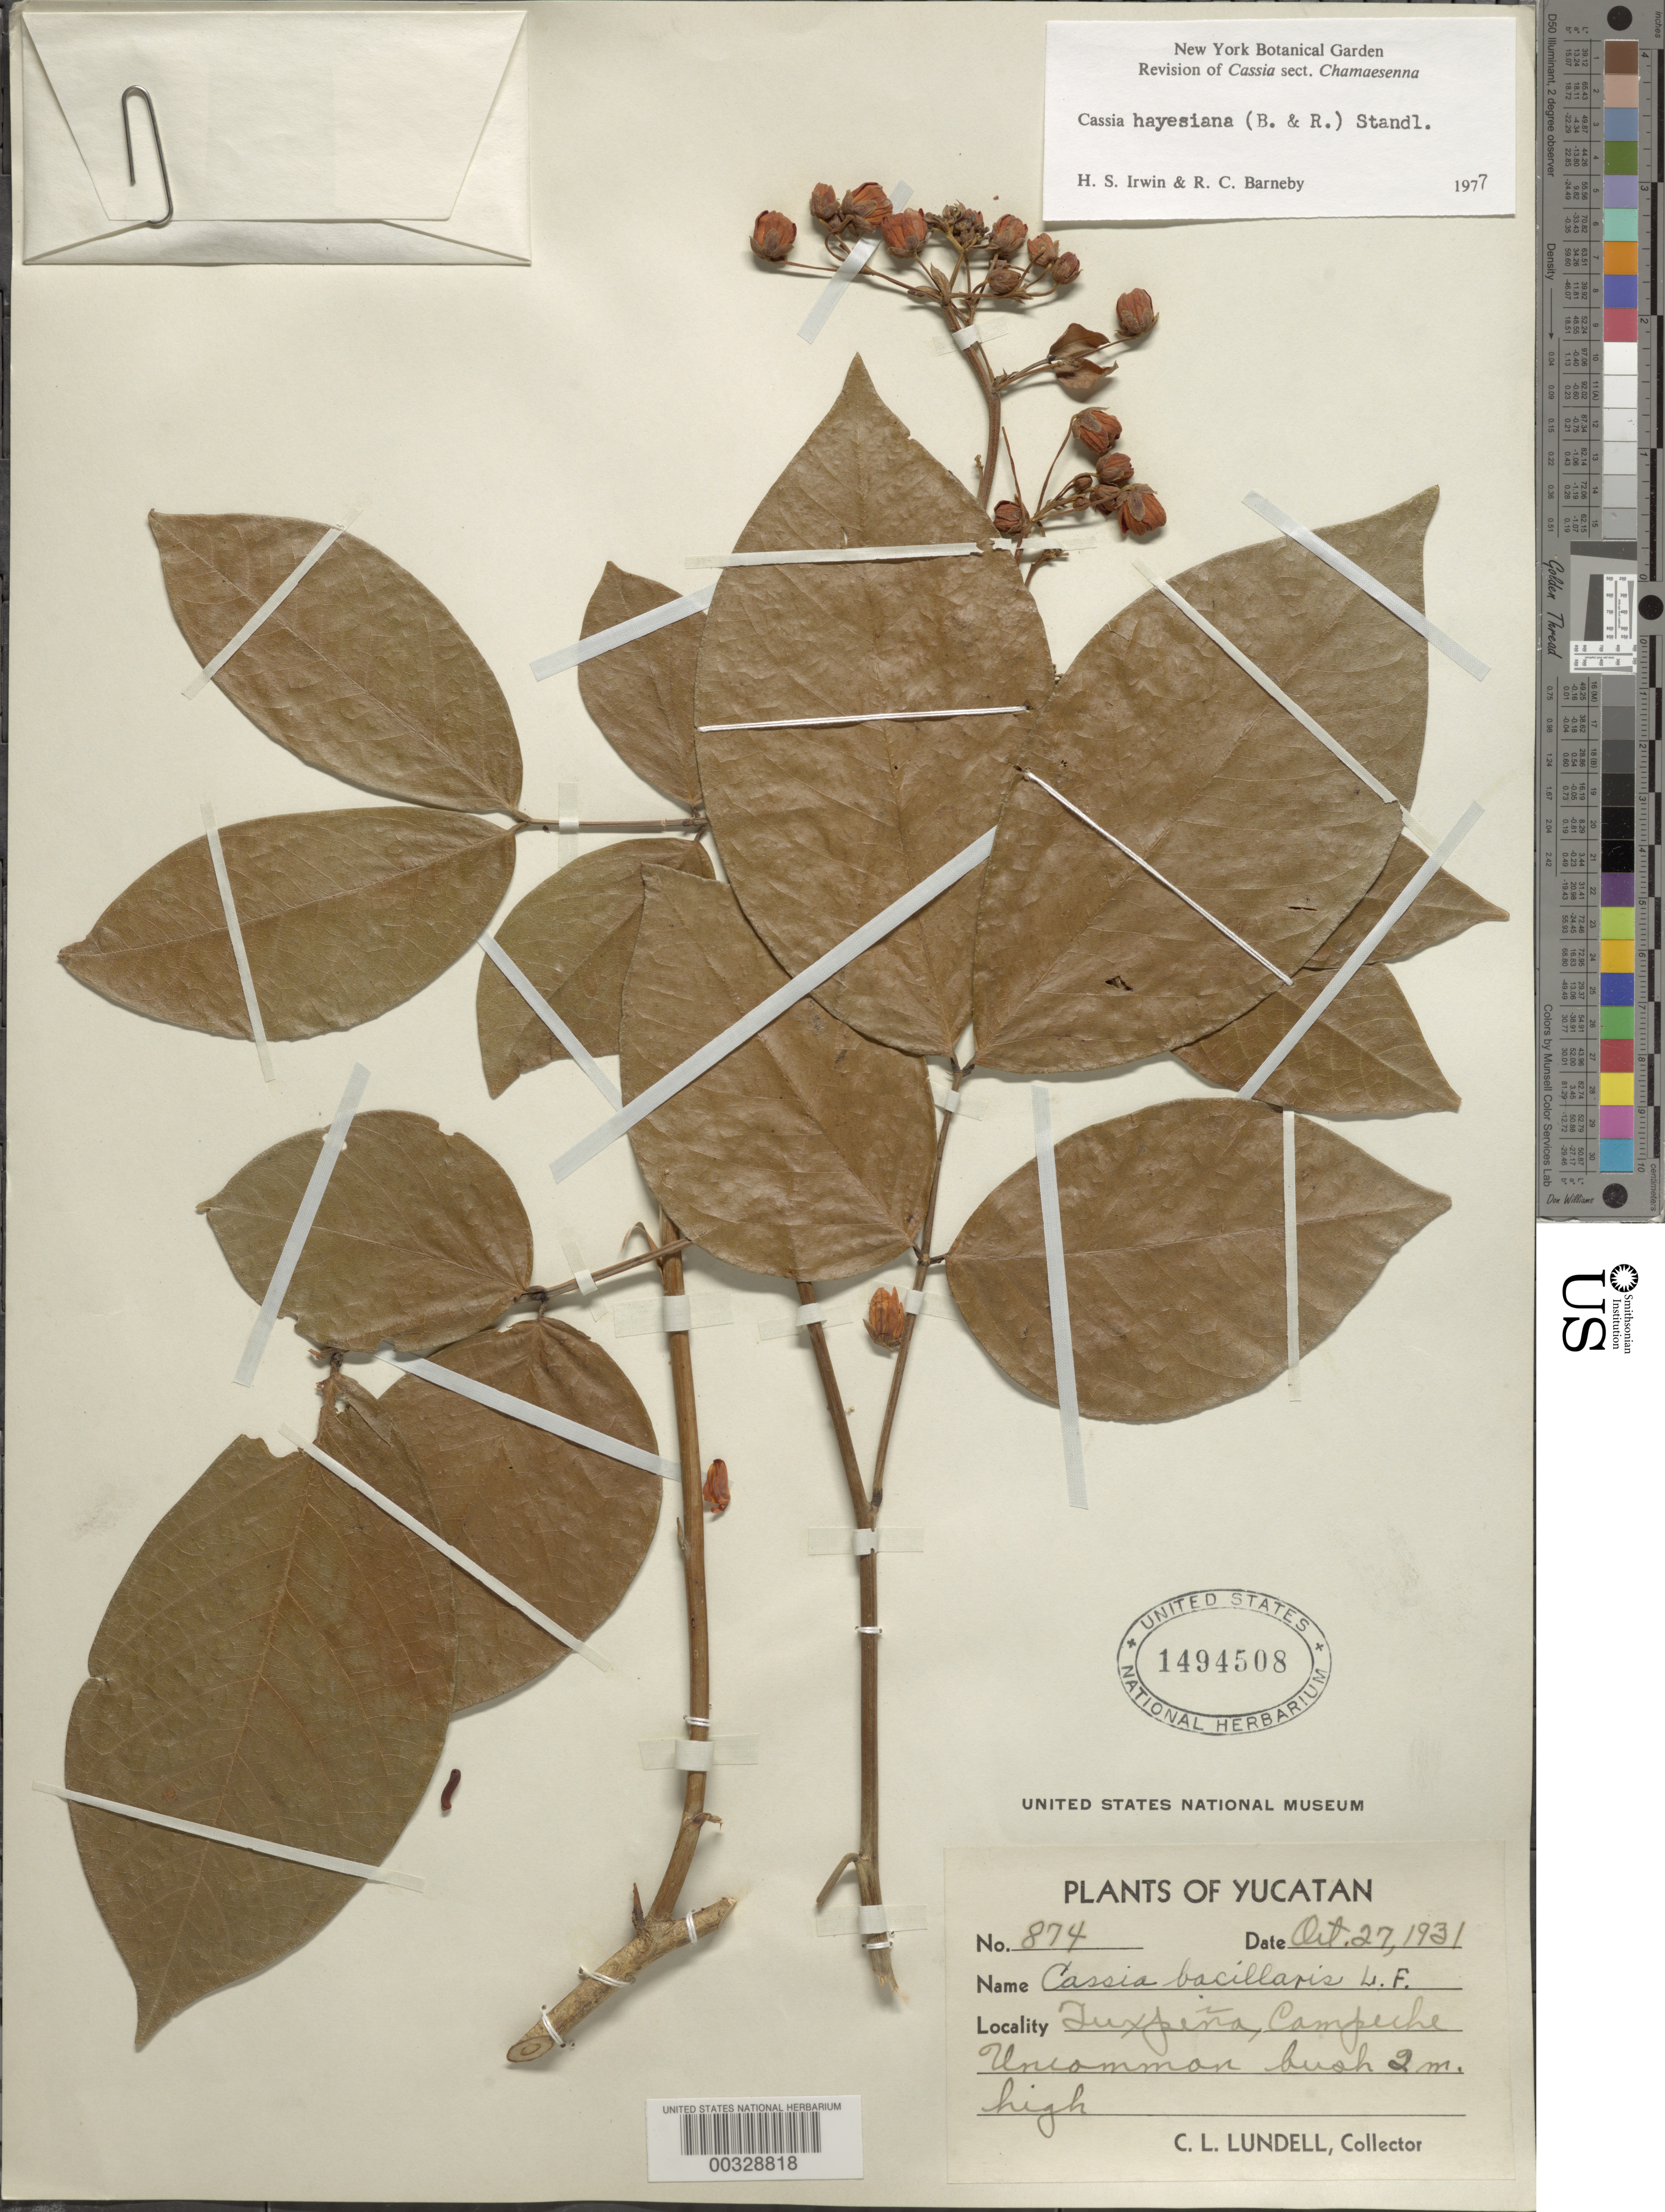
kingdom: Plantae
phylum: Tracheophyta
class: Magnoliopsida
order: Fabales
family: Fabaceae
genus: Senna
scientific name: Senna hayesiana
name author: (Britton & Rose) H.S. Irwin & Barneby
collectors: C. L. Lundell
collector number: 874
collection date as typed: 27 Oct 1931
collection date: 1931-10-27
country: Mexico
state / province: Campeche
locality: Tuxpena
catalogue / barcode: US 1494508